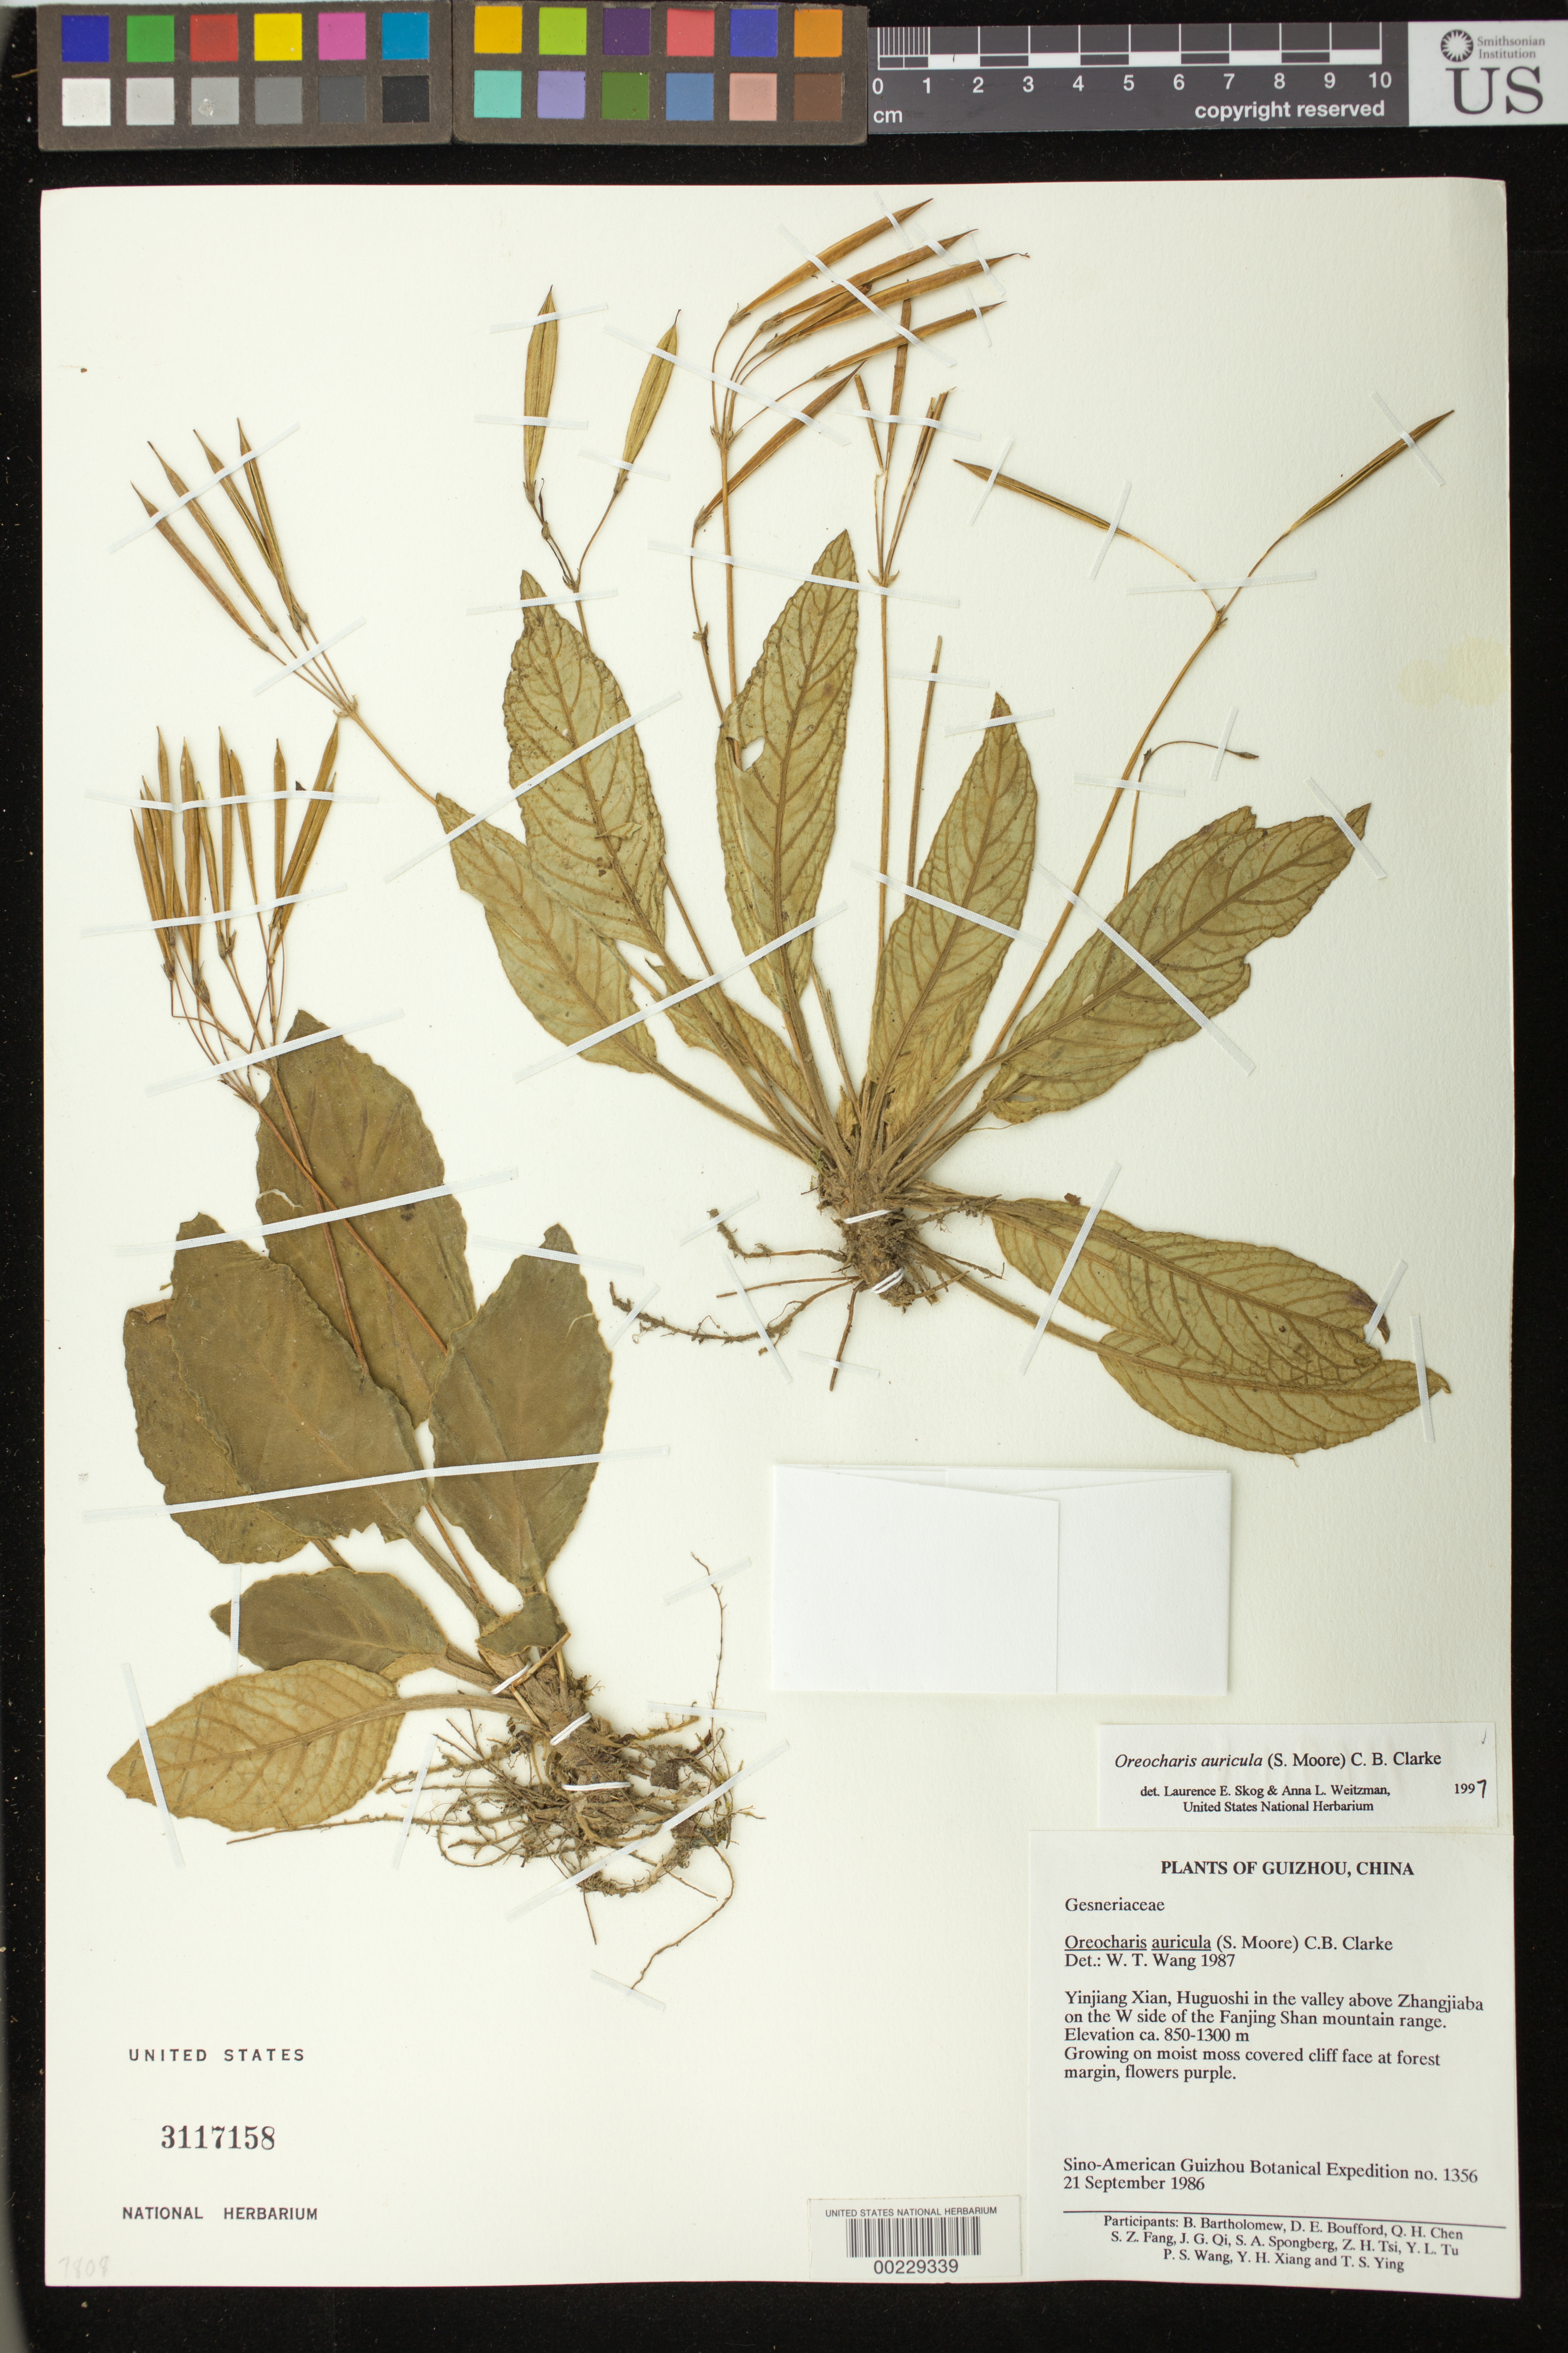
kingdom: Plantae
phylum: Tracheophyta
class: Magnoliopsida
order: Lamiales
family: Gesneriaceae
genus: Oreocharis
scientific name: Oreocharis auricula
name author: (S. Moore) C.B. Clarke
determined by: Wang, W. T.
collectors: Sino-Amer. Guizhou Bot. Exped.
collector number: S-AGBE 1356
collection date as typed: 21 Sep 1986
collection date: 1986-09-21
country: China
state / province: Guizhou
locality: Yinjiang xian, huguoshi in the valley above zhangjiaba on the w side of the fanjing shan mountain range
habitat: Growing on moist moss covered cliff face at forest margin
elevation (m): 850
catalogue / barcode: US 3117158